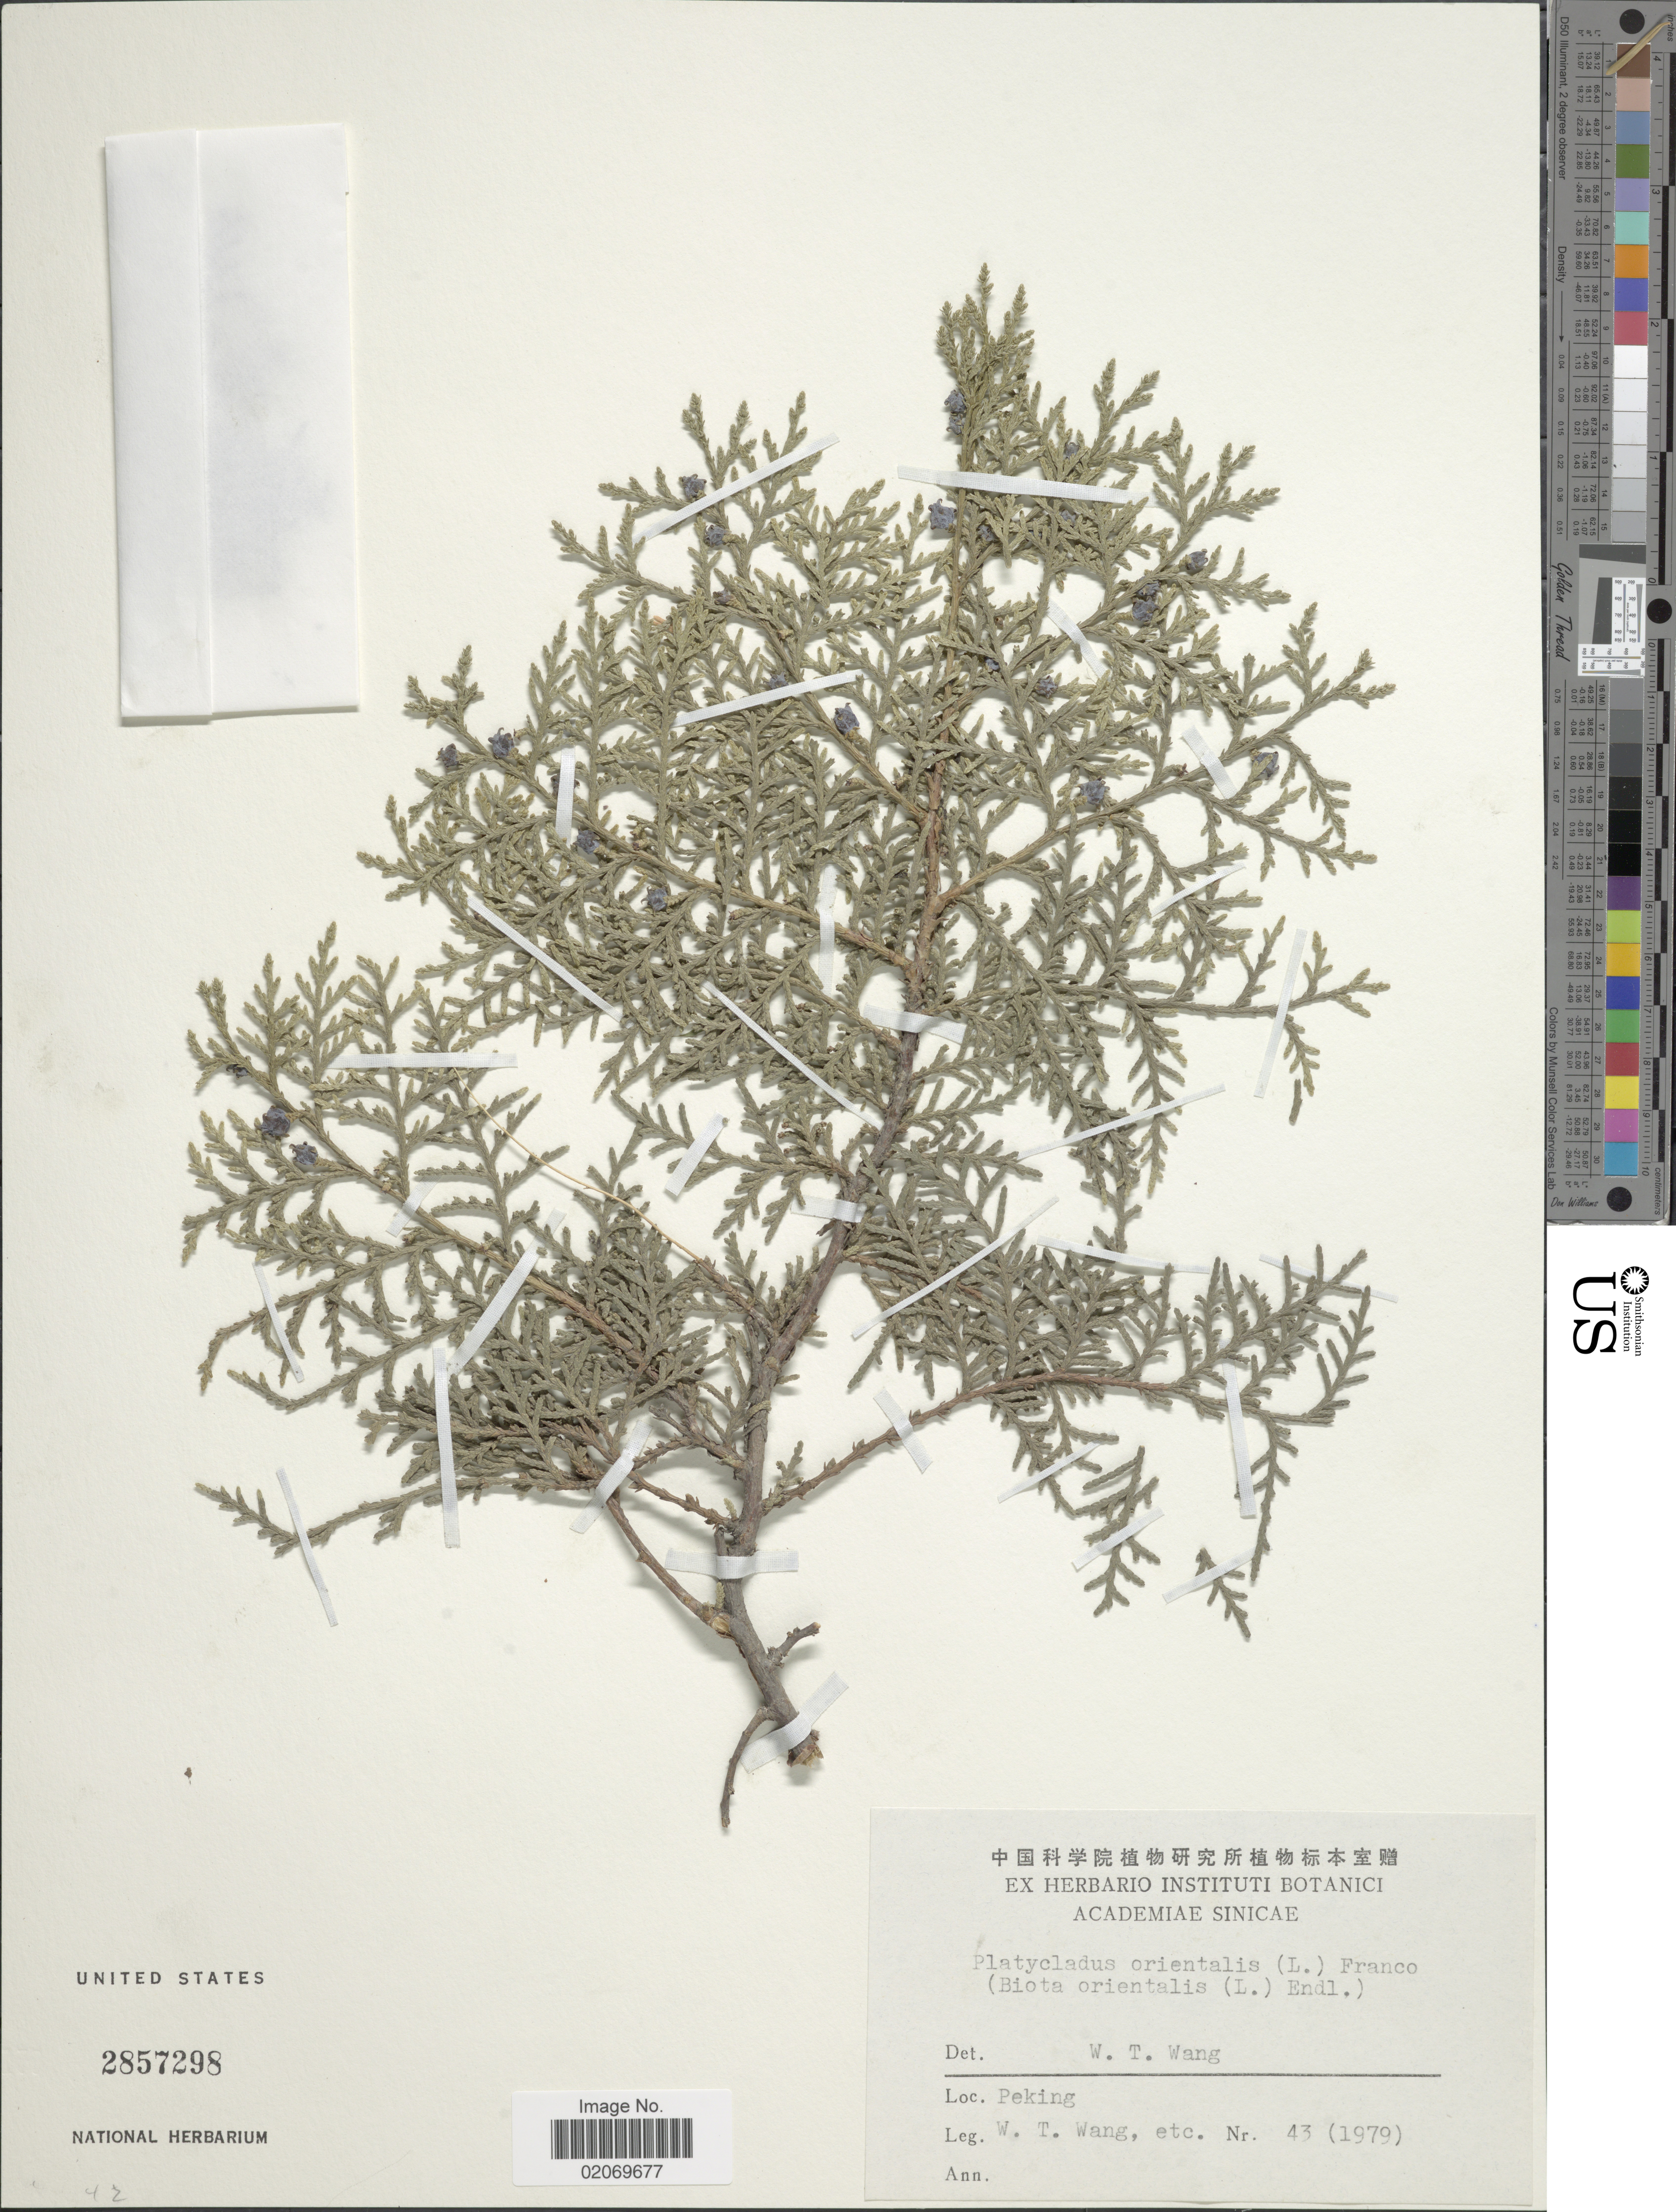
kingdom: Plantae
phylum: Tracheophyta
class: Pinopsida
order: Pinales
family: Cupressaceae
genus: Thuja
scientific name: Thuja orientalis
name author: L.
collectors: W. T. Wang & et al.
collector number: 43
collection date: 1979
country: China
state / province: Beijing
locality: Peking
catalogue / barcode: US 2857298